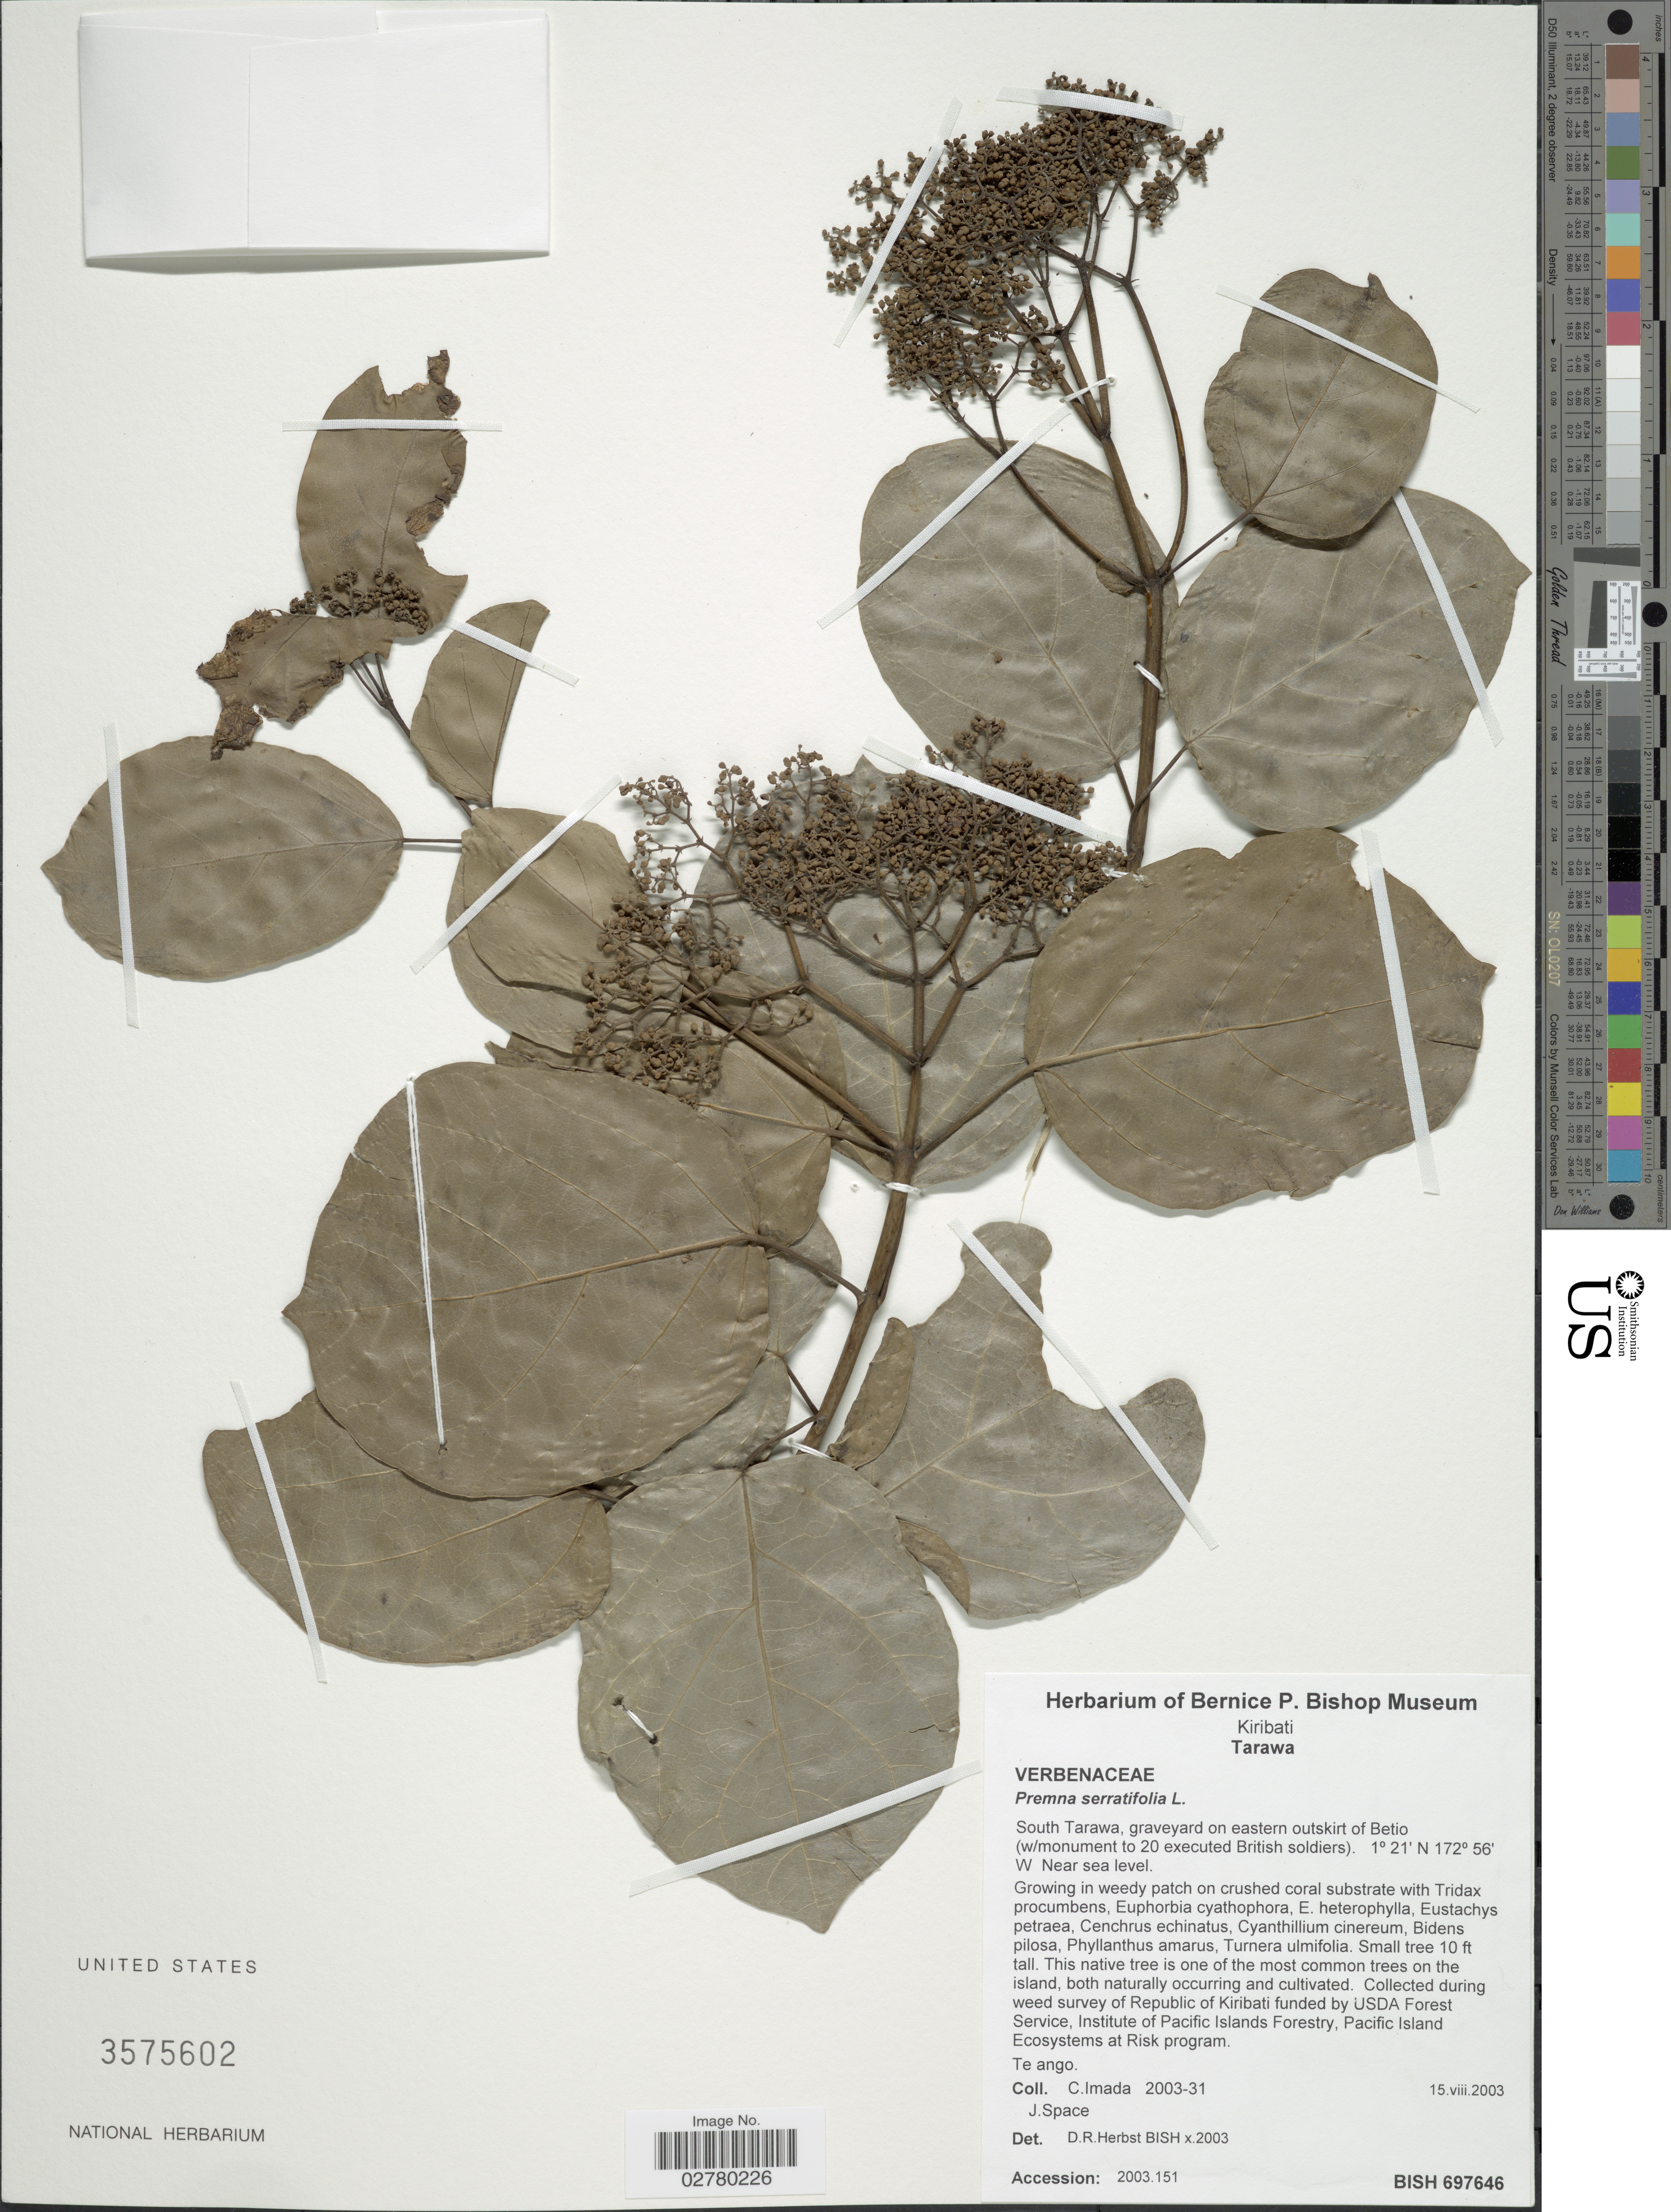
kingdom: Plantae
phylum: Tracheophyta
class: Magnoliopsida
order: Lamiales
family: Lamiaceae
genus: Premna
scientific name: Premna serratifolia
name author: L.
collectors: C. Imada & J. Space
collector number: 2003-31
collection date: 2003-08-15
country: Kiribati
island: Tarawa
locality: Tarawa. South Tarawa, graveyard on eastern outskirt of Betio (w/monument to 20 executed British soldiers).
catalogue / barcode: US 3575602